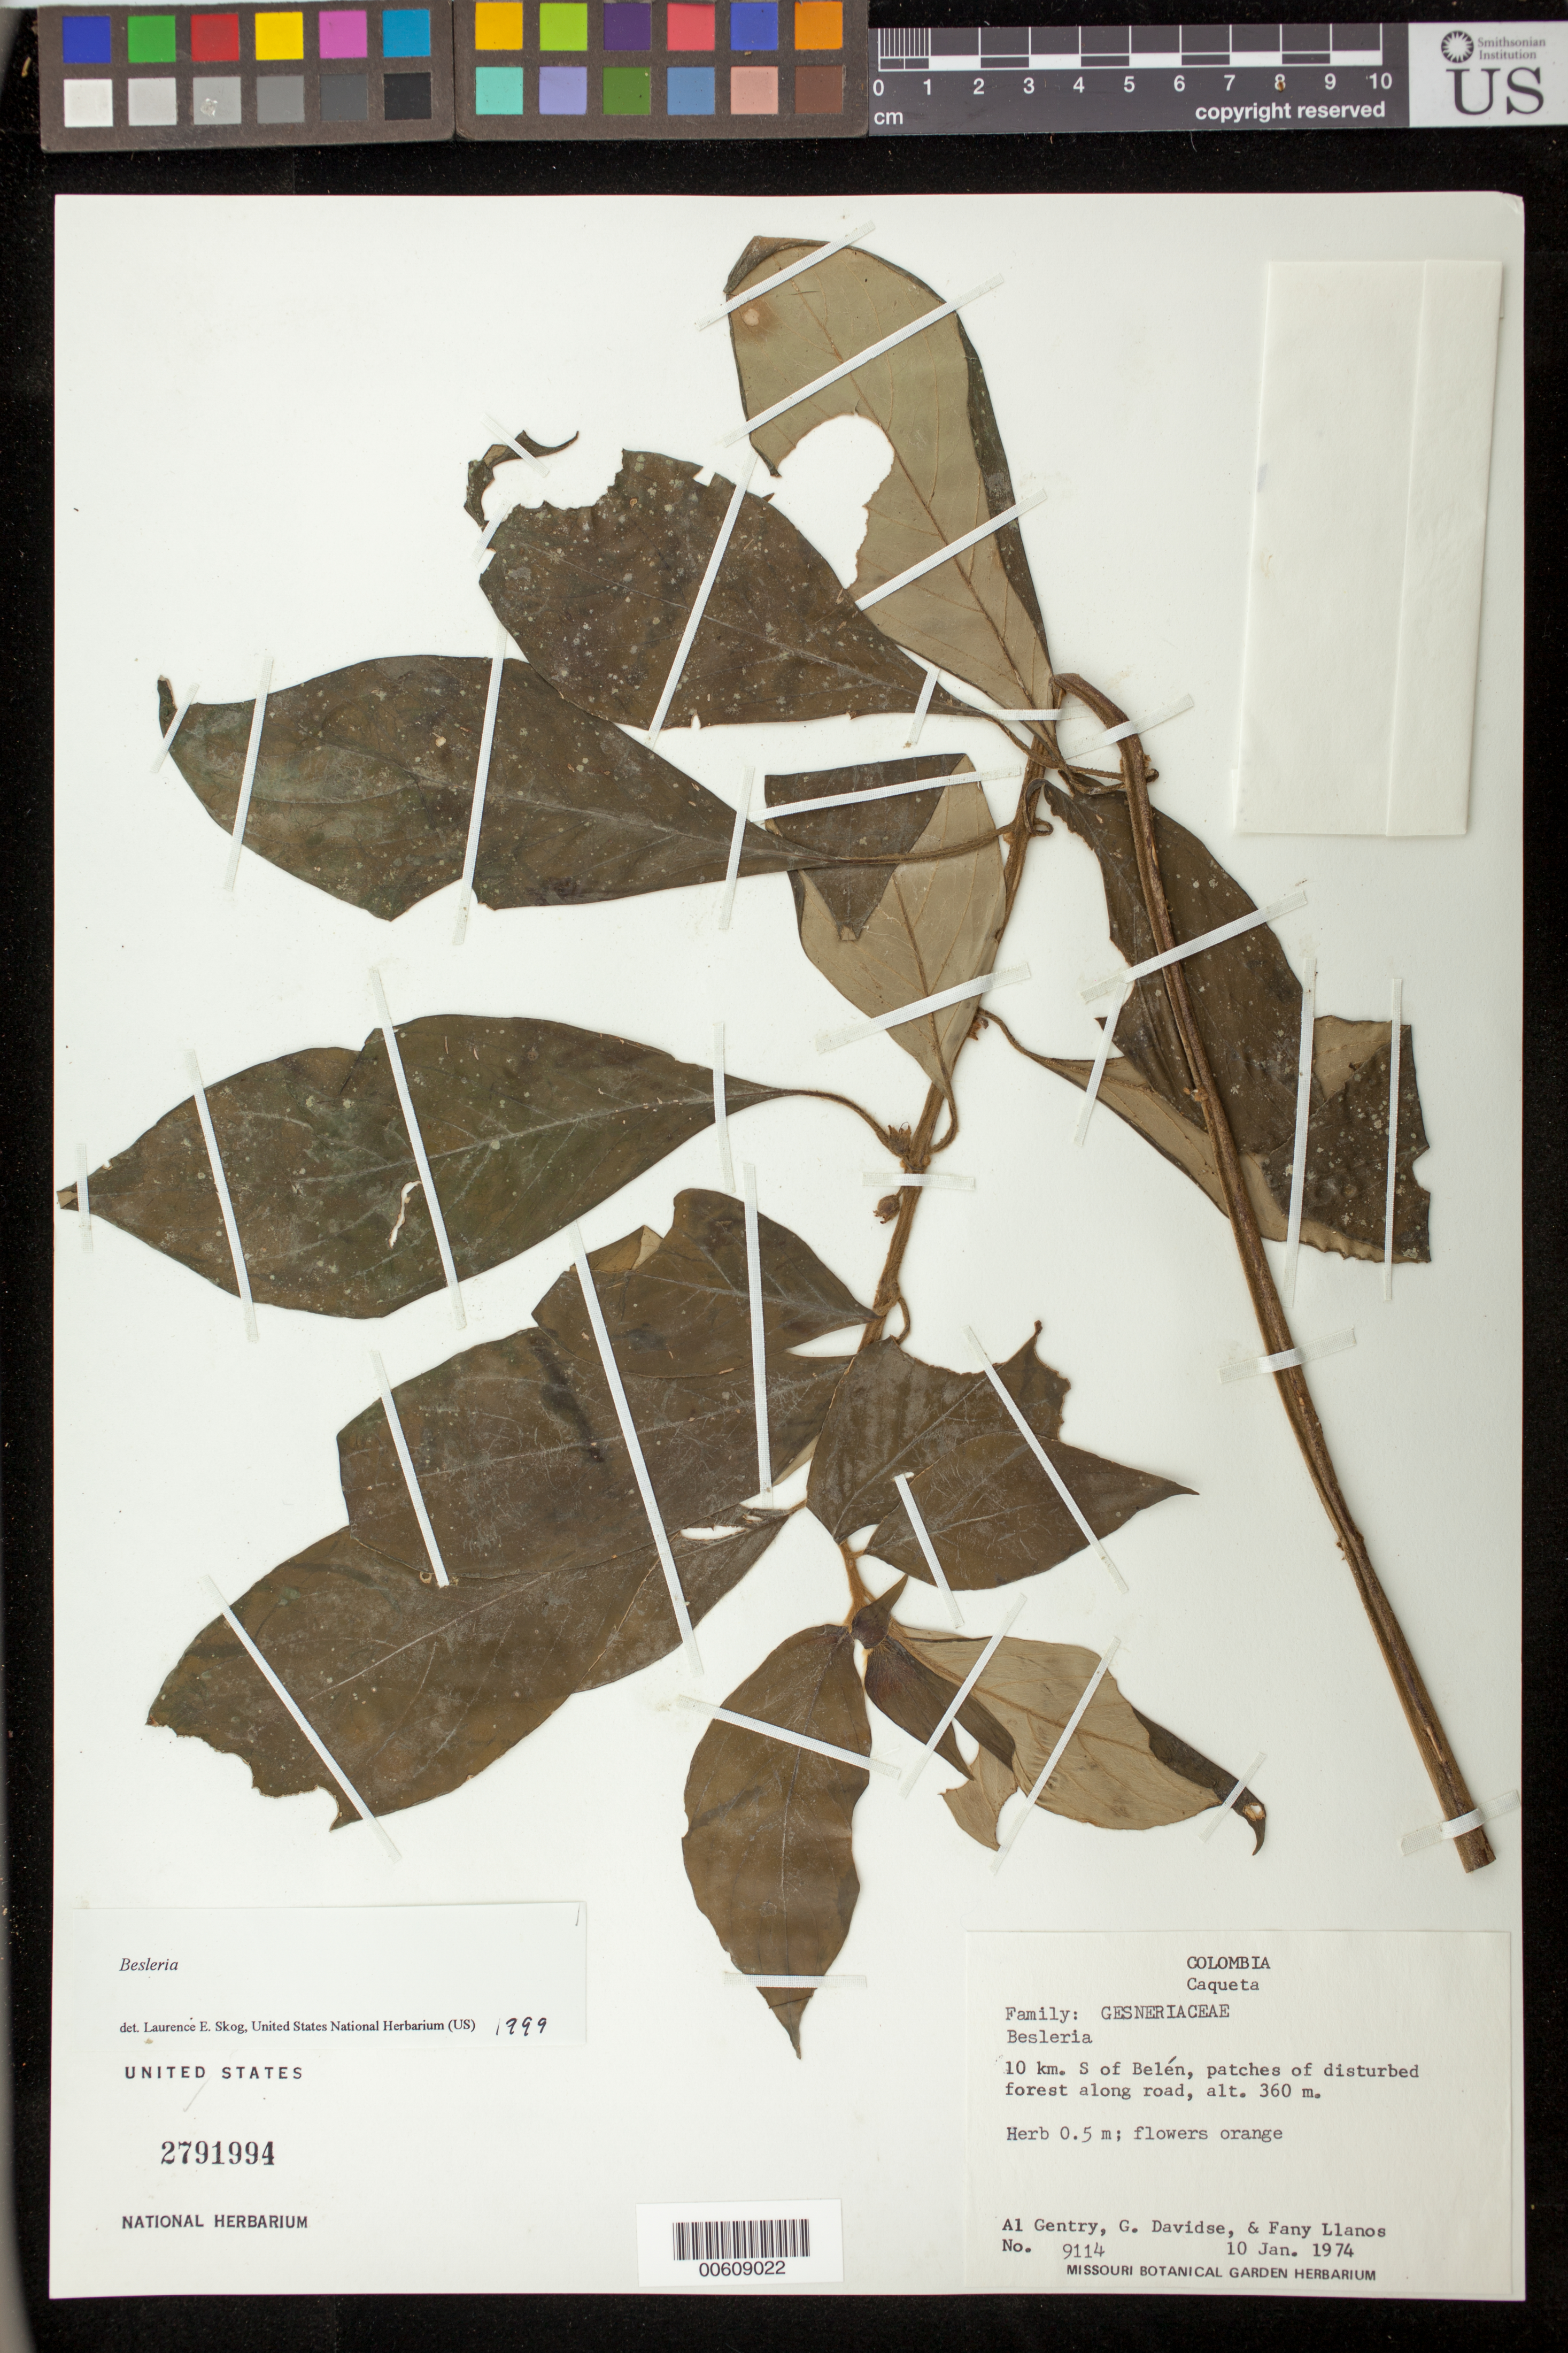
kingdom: Plantae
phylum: Tracheophyta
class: Magnoliopsida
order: Lamiales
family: Gesneriaceae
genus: Besleria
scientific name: Besleria sp.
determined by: Skog, Laurence E.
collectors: A. H. Gentry, G. Davidse & F. Llanos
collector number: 9114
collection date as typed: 10 Jan 1974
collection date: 1974-01-10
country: Colombia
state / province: Caquetá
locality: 10 km S of Belén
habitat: Patches of disturbed forest along road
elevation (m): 360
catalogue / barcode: US 2791994